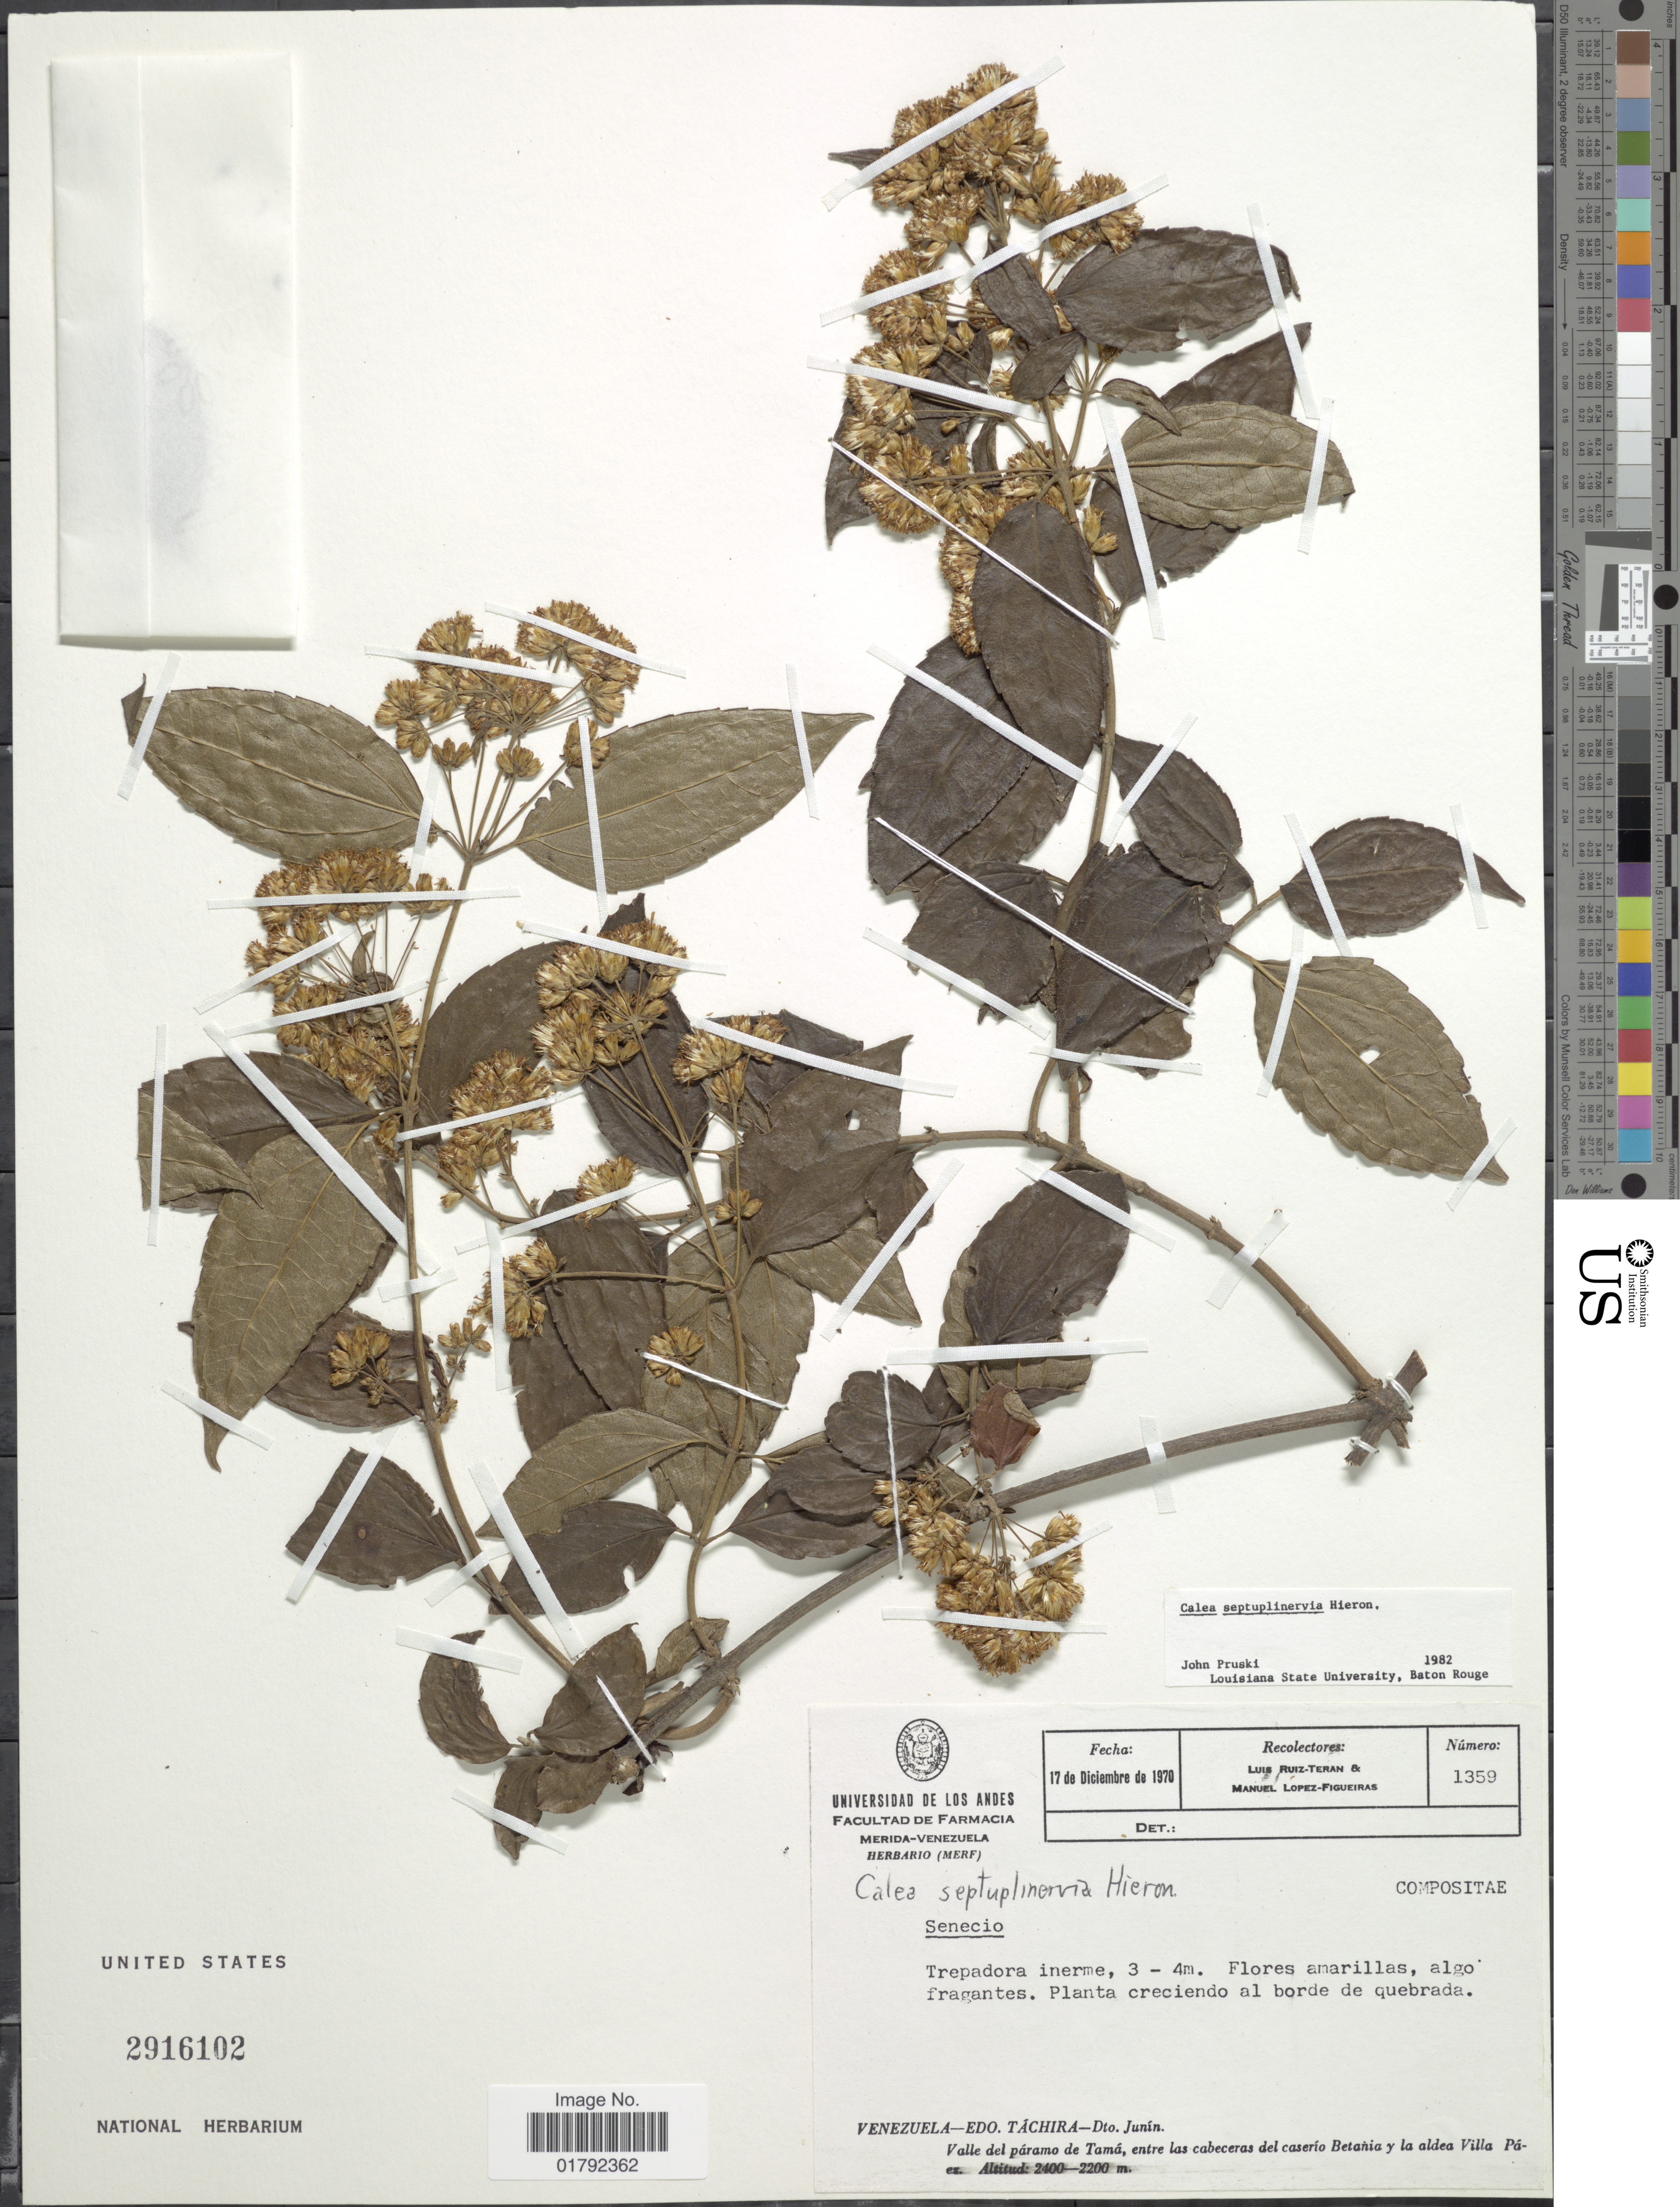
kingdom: Plantae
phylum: Tracheophyta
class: Magnoliopsida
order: Asterales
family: Asteraceae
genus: Calea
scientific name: Calea septuplinervia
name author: Hieron.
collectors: L. E. Ruíz-Terán & M. López Figueiras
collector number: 1359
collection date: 1970-12-17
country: Venezuela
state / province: Tachira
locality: Dto. Junin, valle del paramo de Tama, entre las cabeceras del caserio Betania y la aldea Villa Paez, planta creciendo al borde de quebrada.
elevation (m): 2200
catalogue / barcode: US 2916102